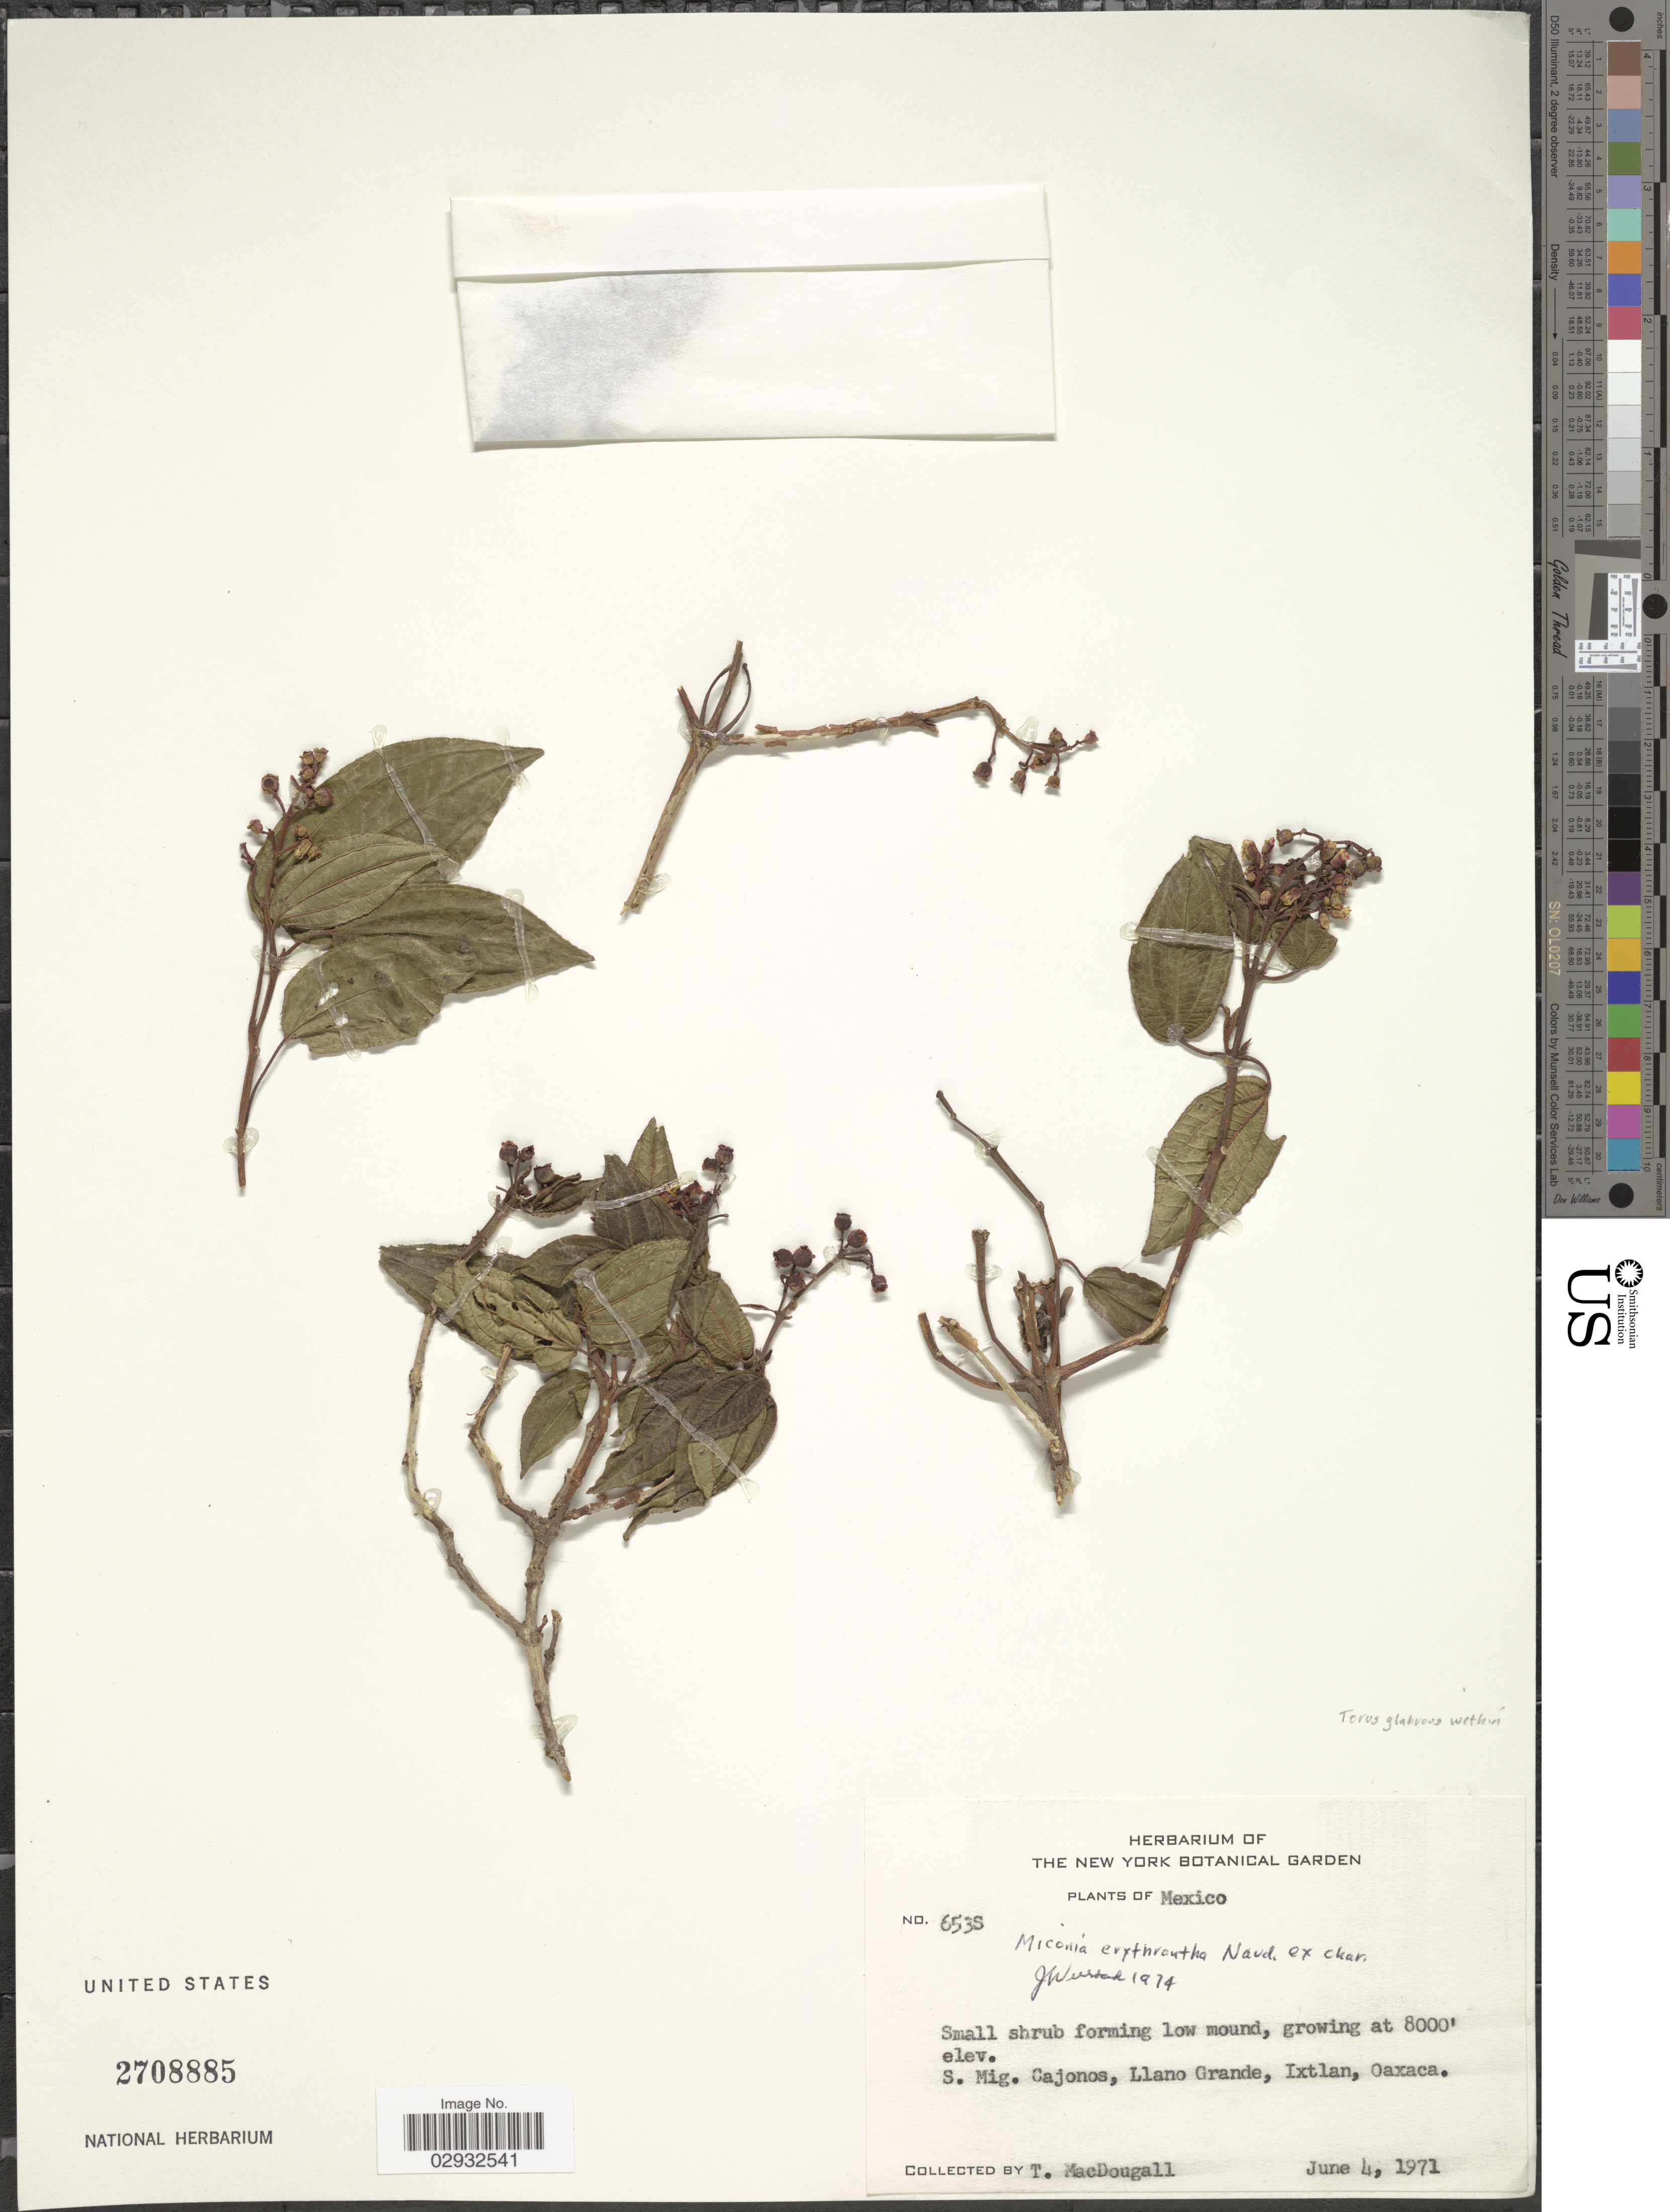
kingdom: Plantae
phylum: Tracheophyta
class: Magnoliopsida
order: Myrtales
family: Melastomataceae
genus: Miconia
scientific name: Miconia erythrantha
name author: Naudin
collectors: T. B. MacDougall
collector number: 653S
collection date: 1971-06-04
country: Mexico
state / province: Oaxaca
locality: S. Mig. Cajonos, Llano Grande, Ixtlan.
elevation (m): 2438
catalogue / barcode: US 2708885